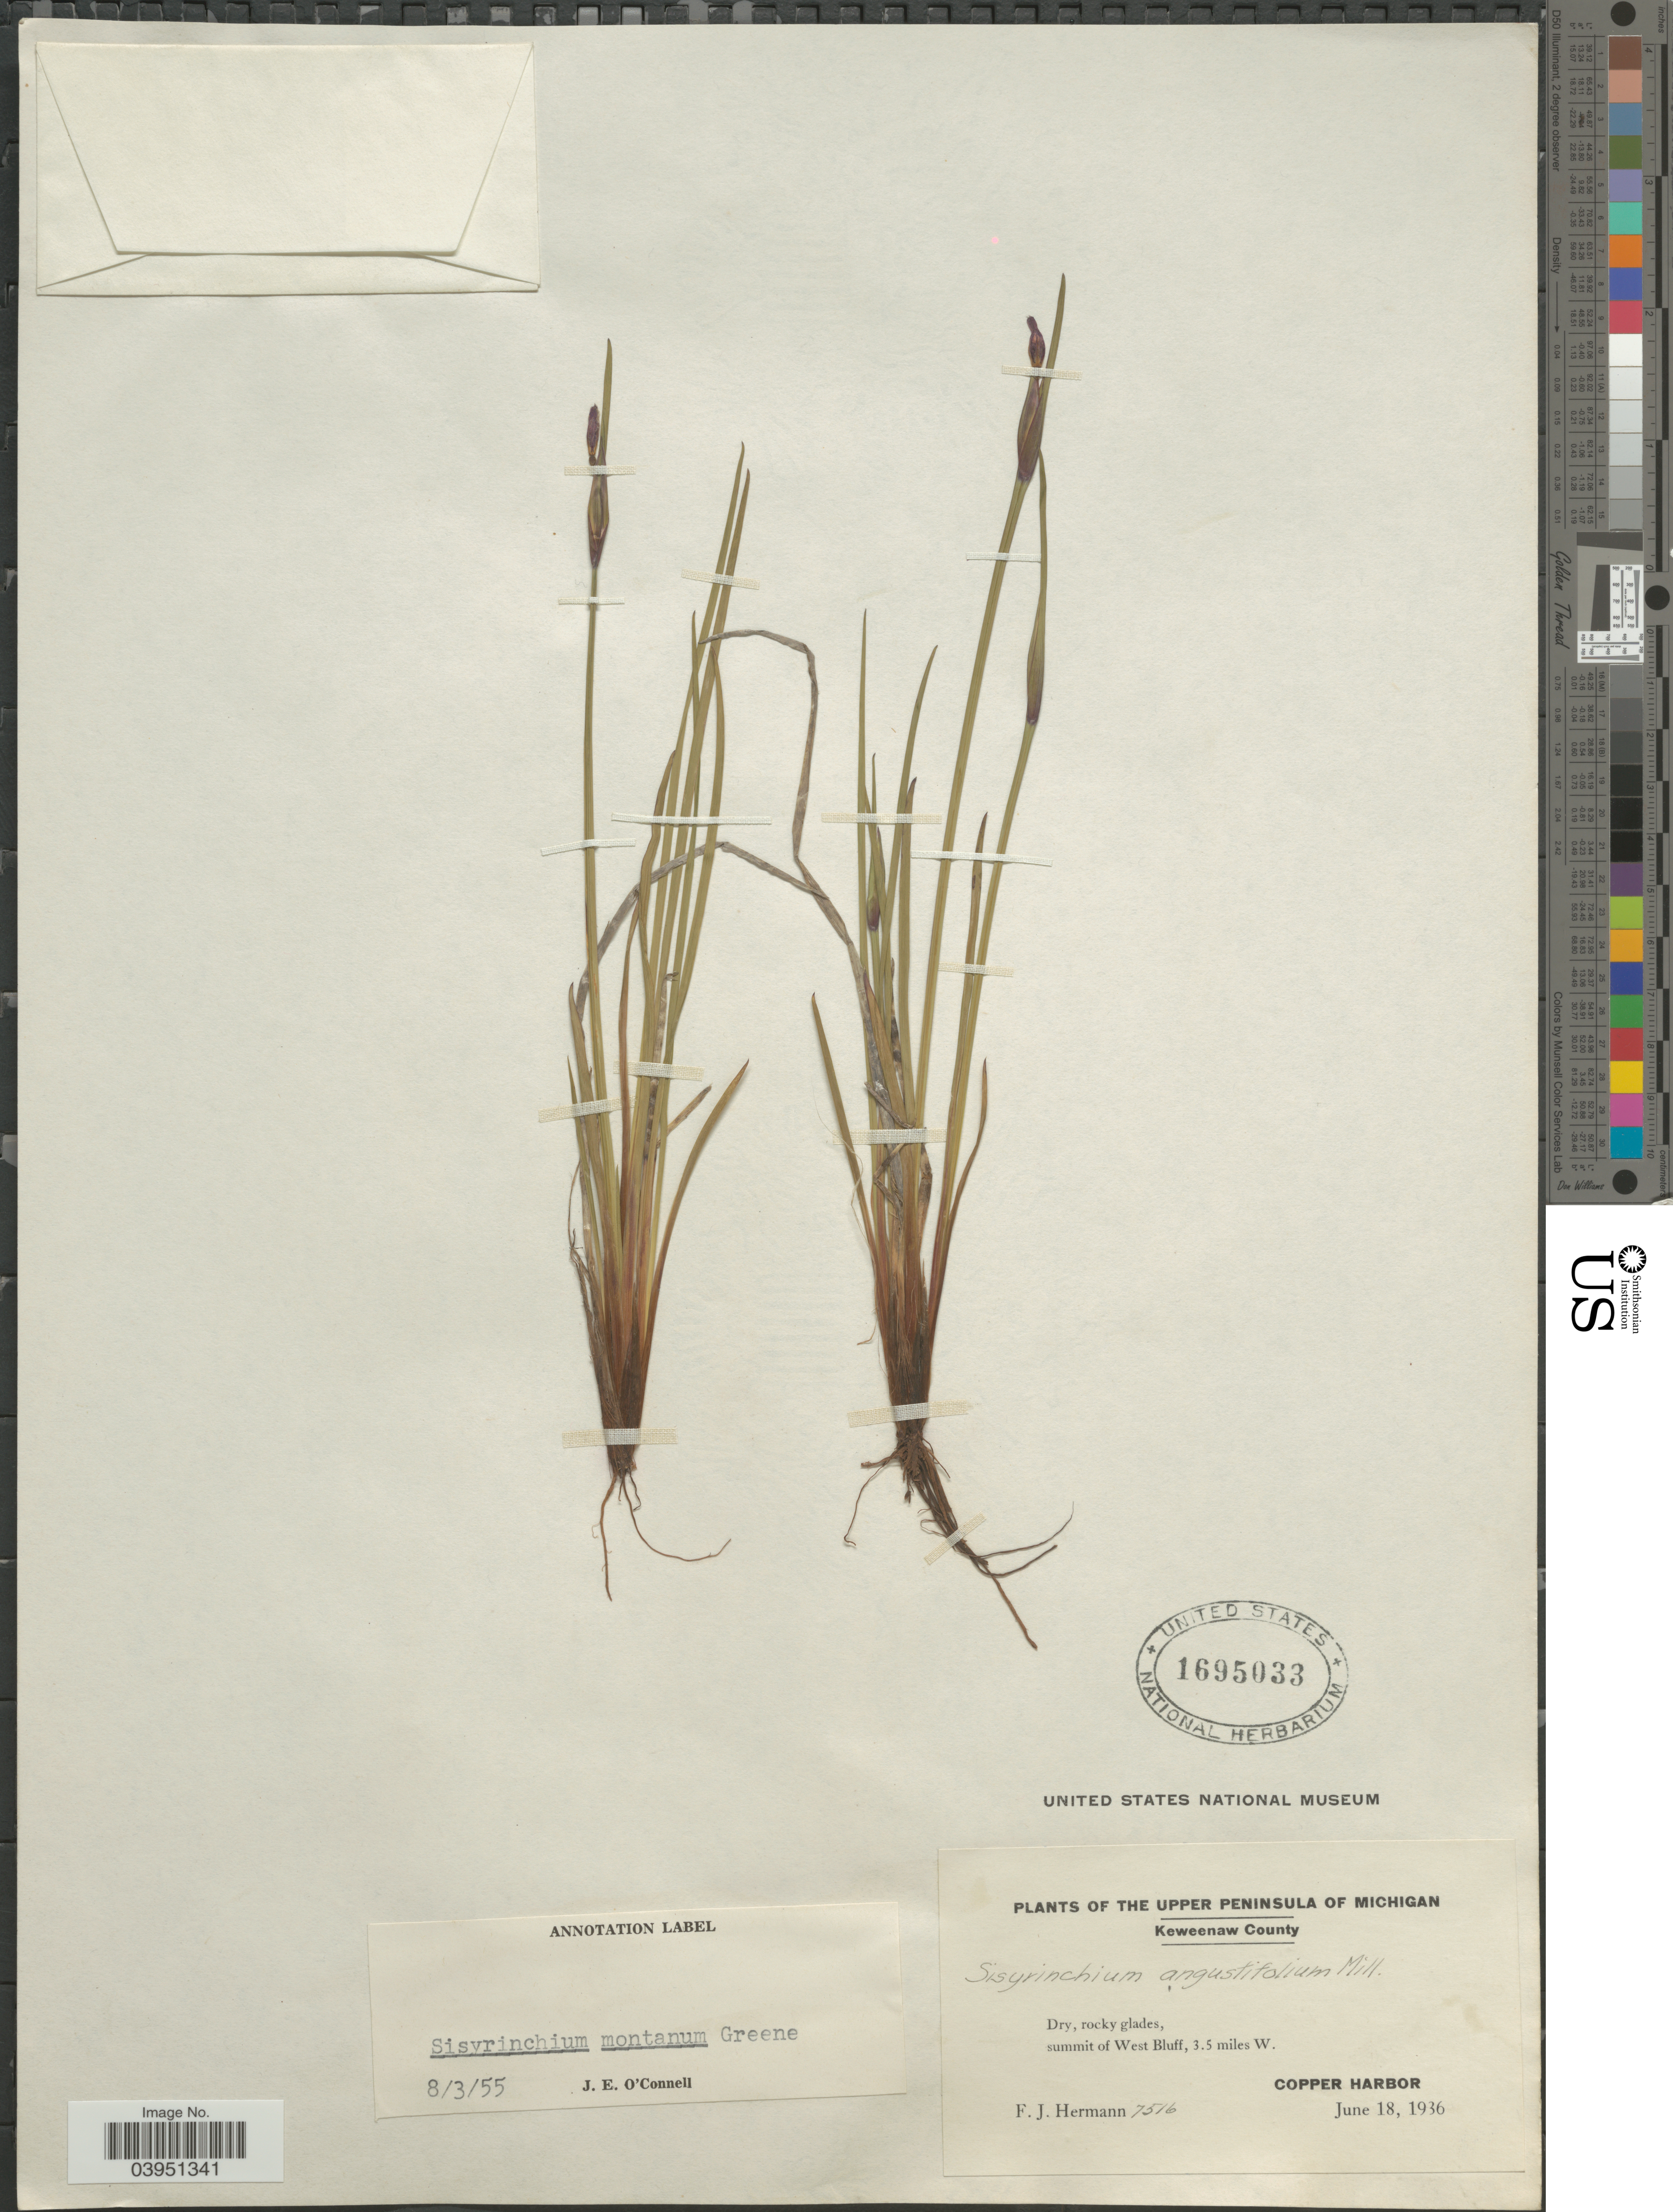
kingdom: Plantae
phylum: Tracheophyta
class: Liliopsida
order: Asparagales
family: Iridaceae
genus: Sisyrinchium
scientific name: Sisyrinchium montanum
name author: Greene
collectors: F. J. Hermann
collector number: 7516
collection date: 1936-06-18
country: United States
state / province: Michigan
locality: The Upper Peninsula of Michigan. Keweenaw County. Summit of West Bluff, 3.5 miles W. Copper Harbor.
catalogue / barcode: US 1695033